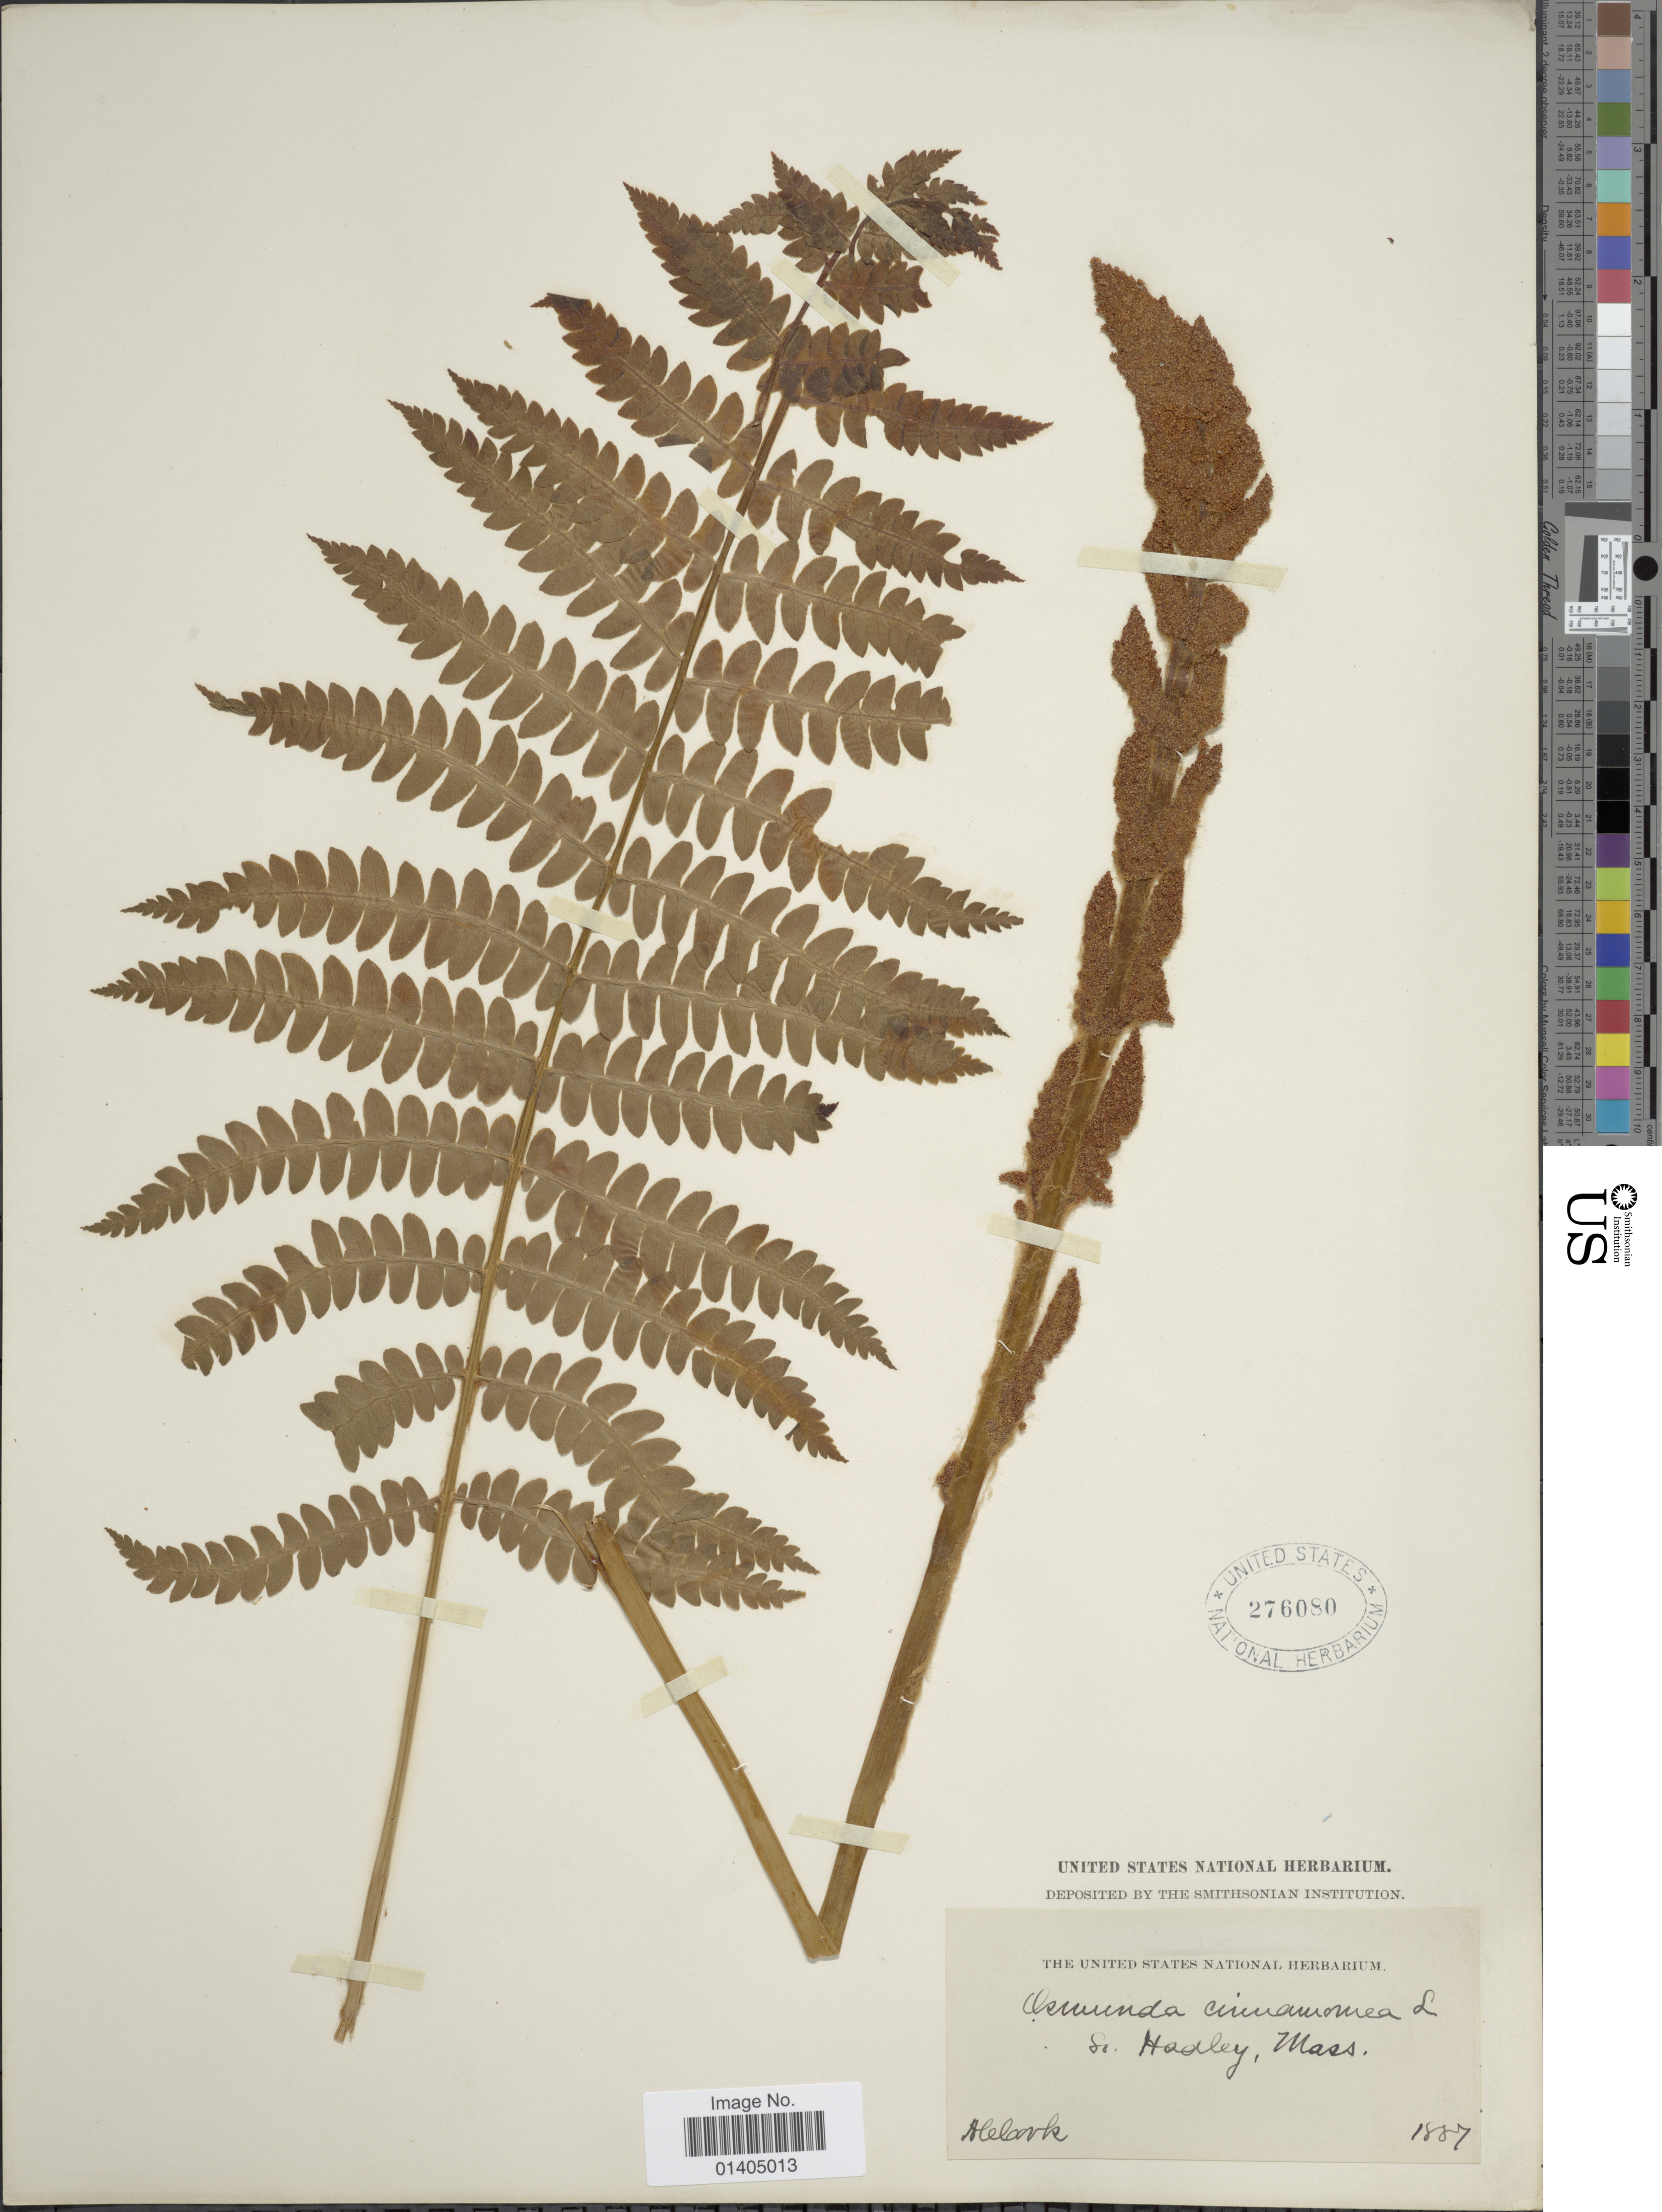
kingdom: Plantae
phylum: Tracheophyta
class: Polypodiopsida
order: Osmundales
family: Osmundaceae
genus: Osmundastrum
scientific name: Osmundastrum cinnamomeum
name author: (L.) C. Presl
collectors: Alice C. Cook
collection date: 1887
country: United States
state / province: Massachusetts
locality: So. Hadley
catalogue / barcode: US 276080